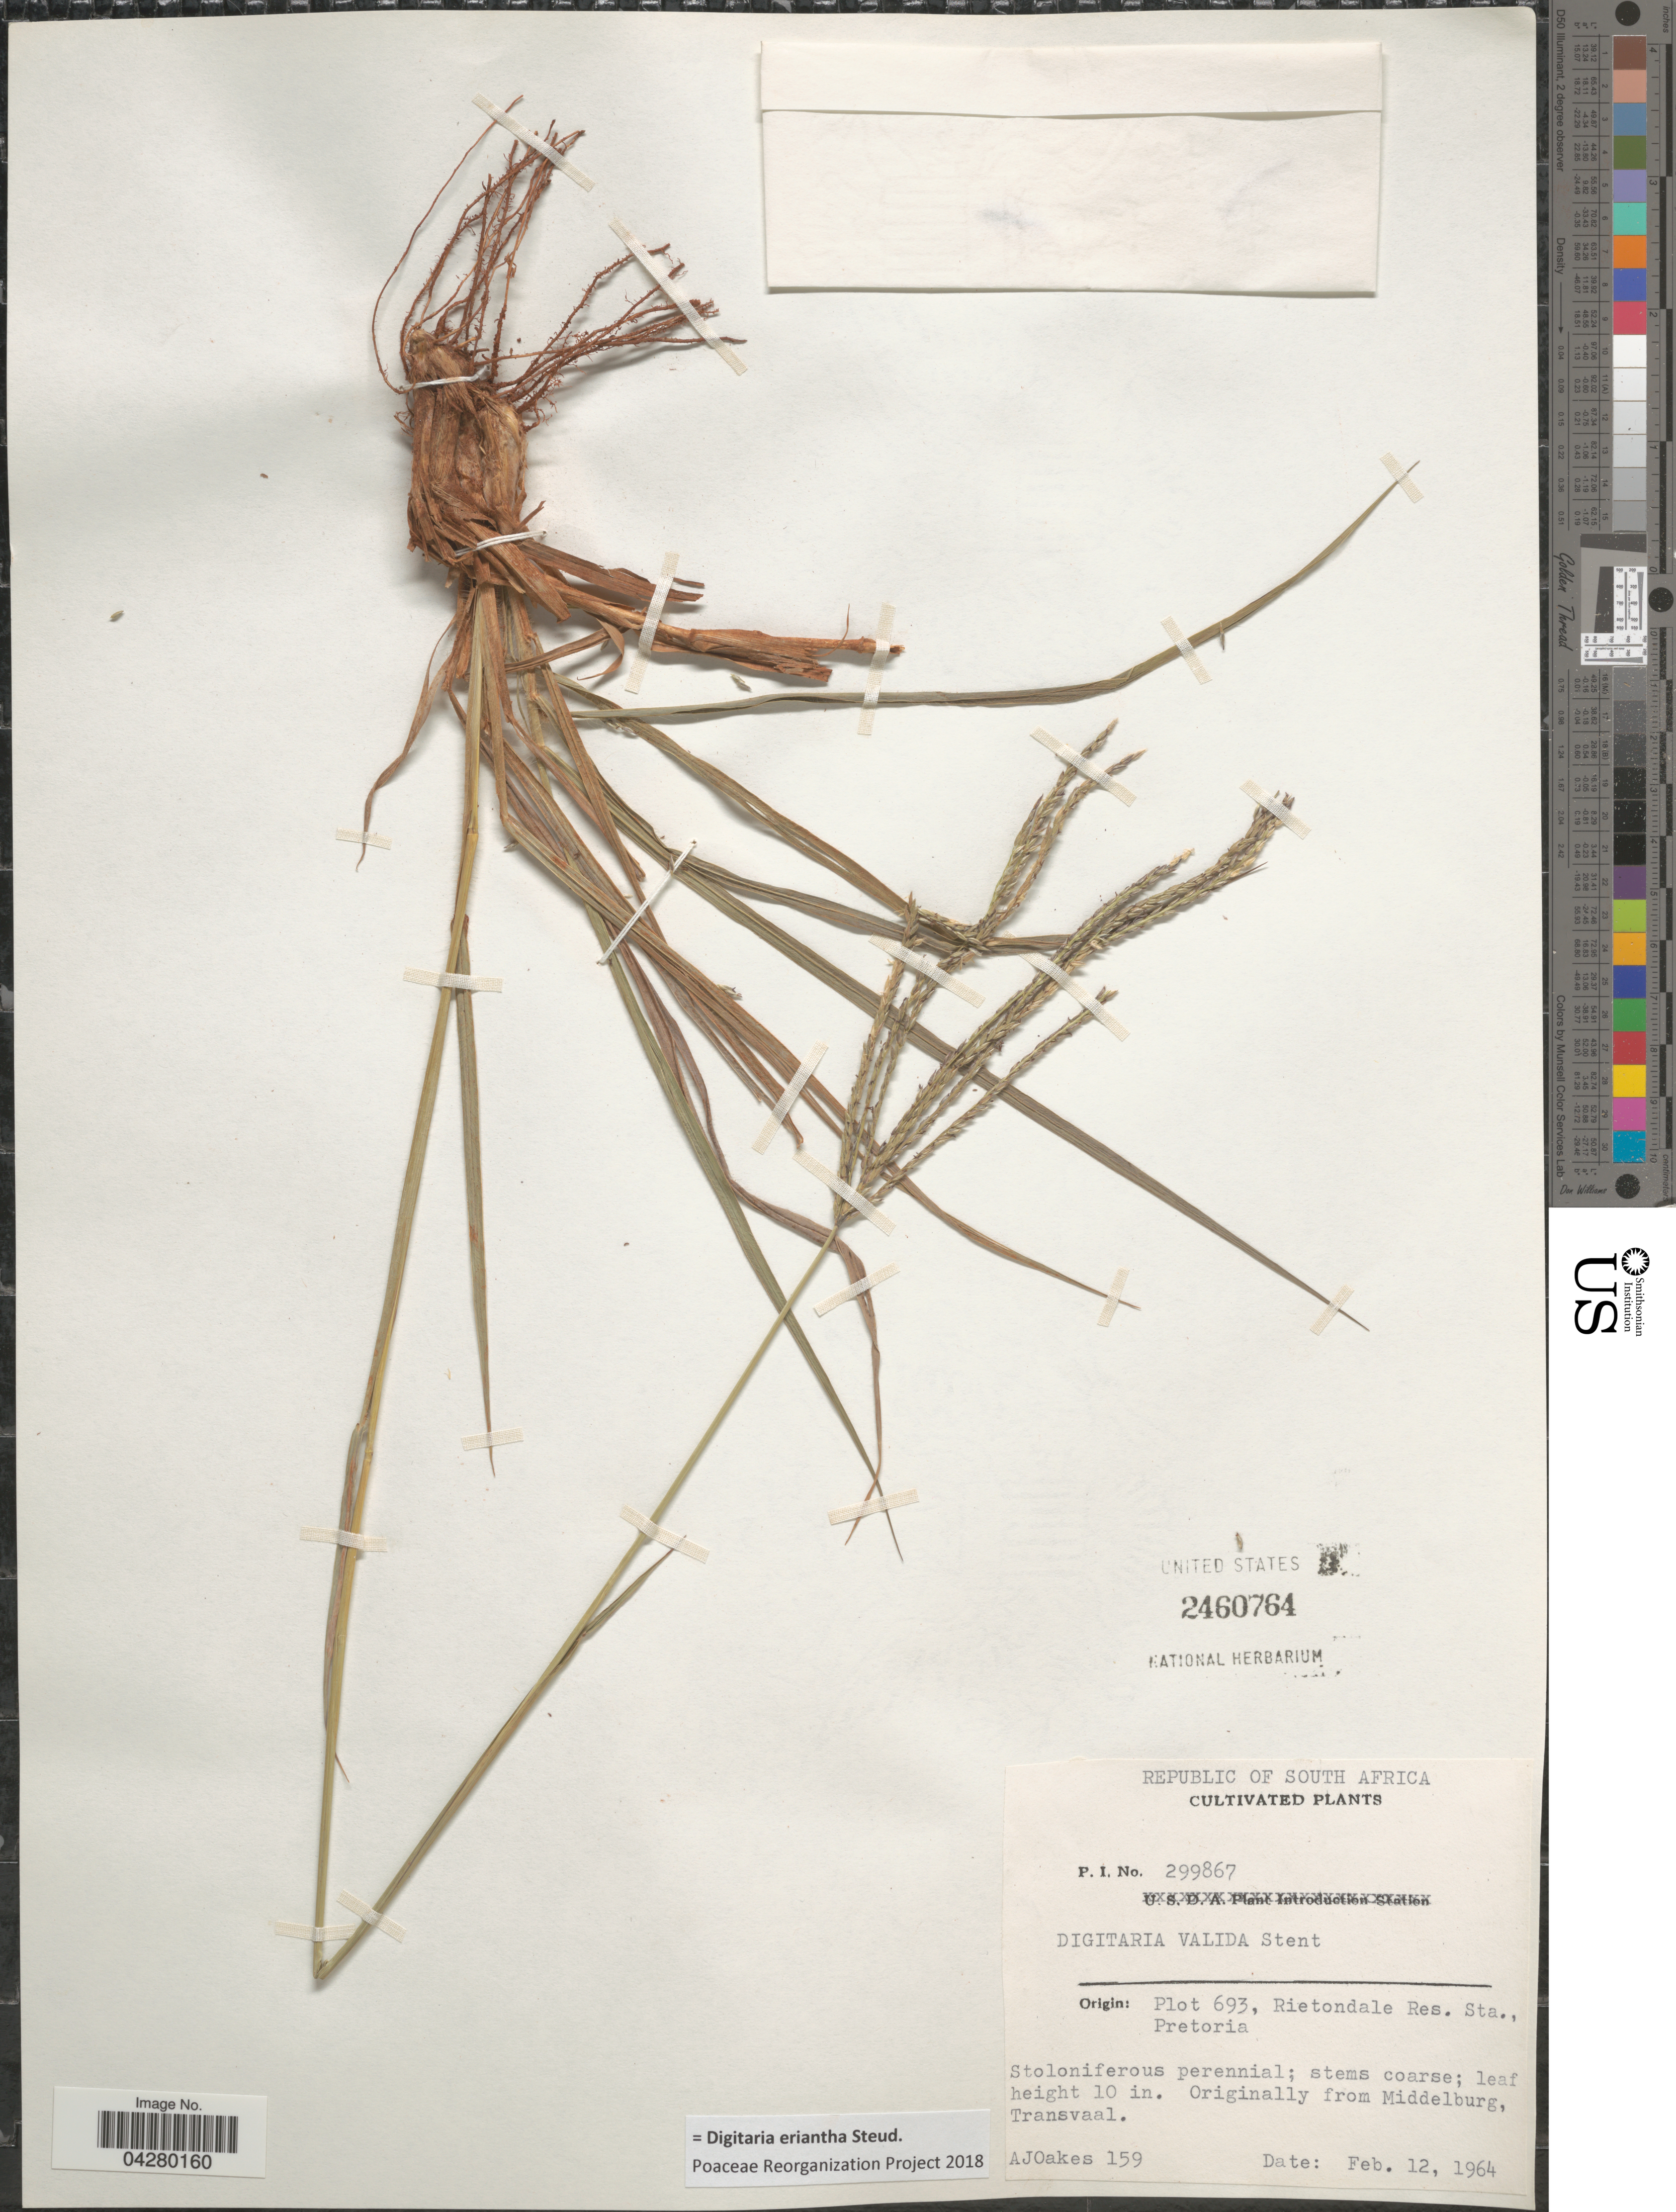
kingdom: Plantae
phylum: Tracheophyta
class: Liliopsida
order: Poales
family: Poaceae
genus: Digitaria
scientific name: Digitaria eriantha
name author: Steud.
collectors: A. Oakes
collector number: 159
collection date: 1964-02-12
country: South Africa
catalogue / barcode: US 2460764